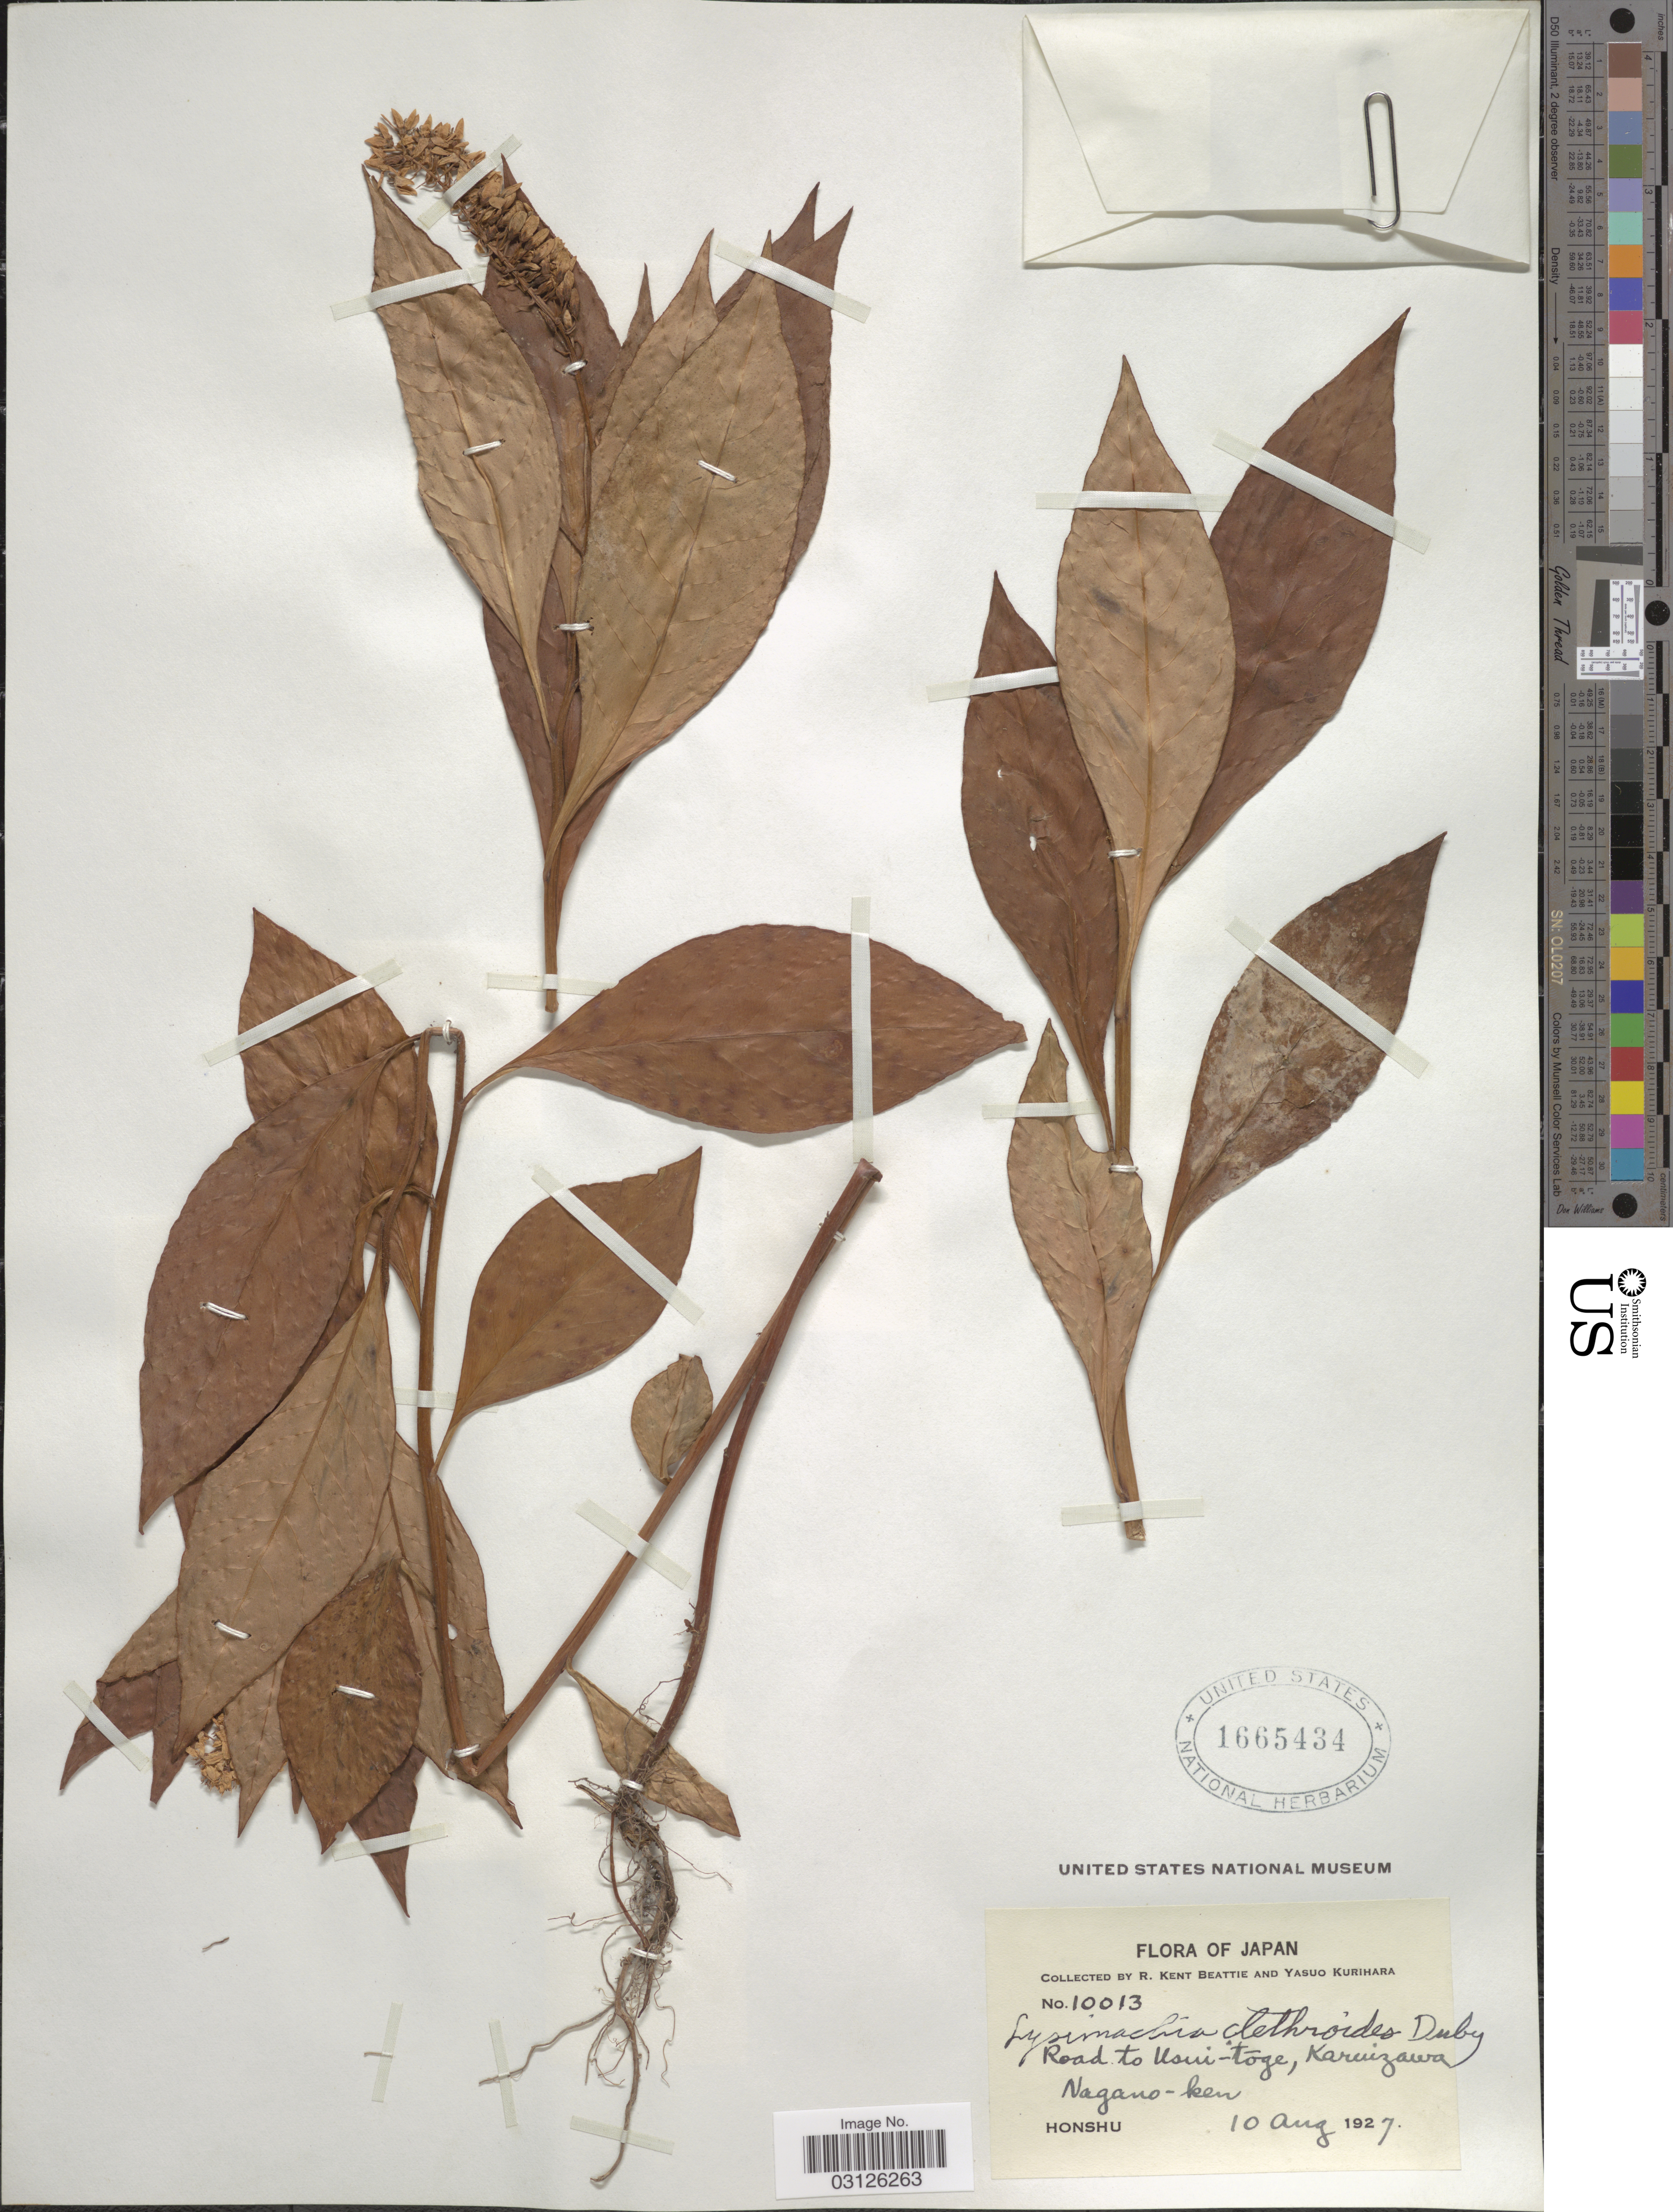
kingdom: Plantae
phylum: Tracheophyta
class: Magnoliopsida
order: Ericales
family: Primulaceae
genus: Lysimachia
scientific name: Lysimachia clethroides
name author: Duby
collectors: R. K. Beattie & Y. Kurihara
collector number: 10013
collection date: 1927-08-10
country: Japan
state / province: Nagano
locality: Road to Usui-tōge, Karuizawa, Nagano-ken. Honshu.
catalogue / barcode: US 1665434